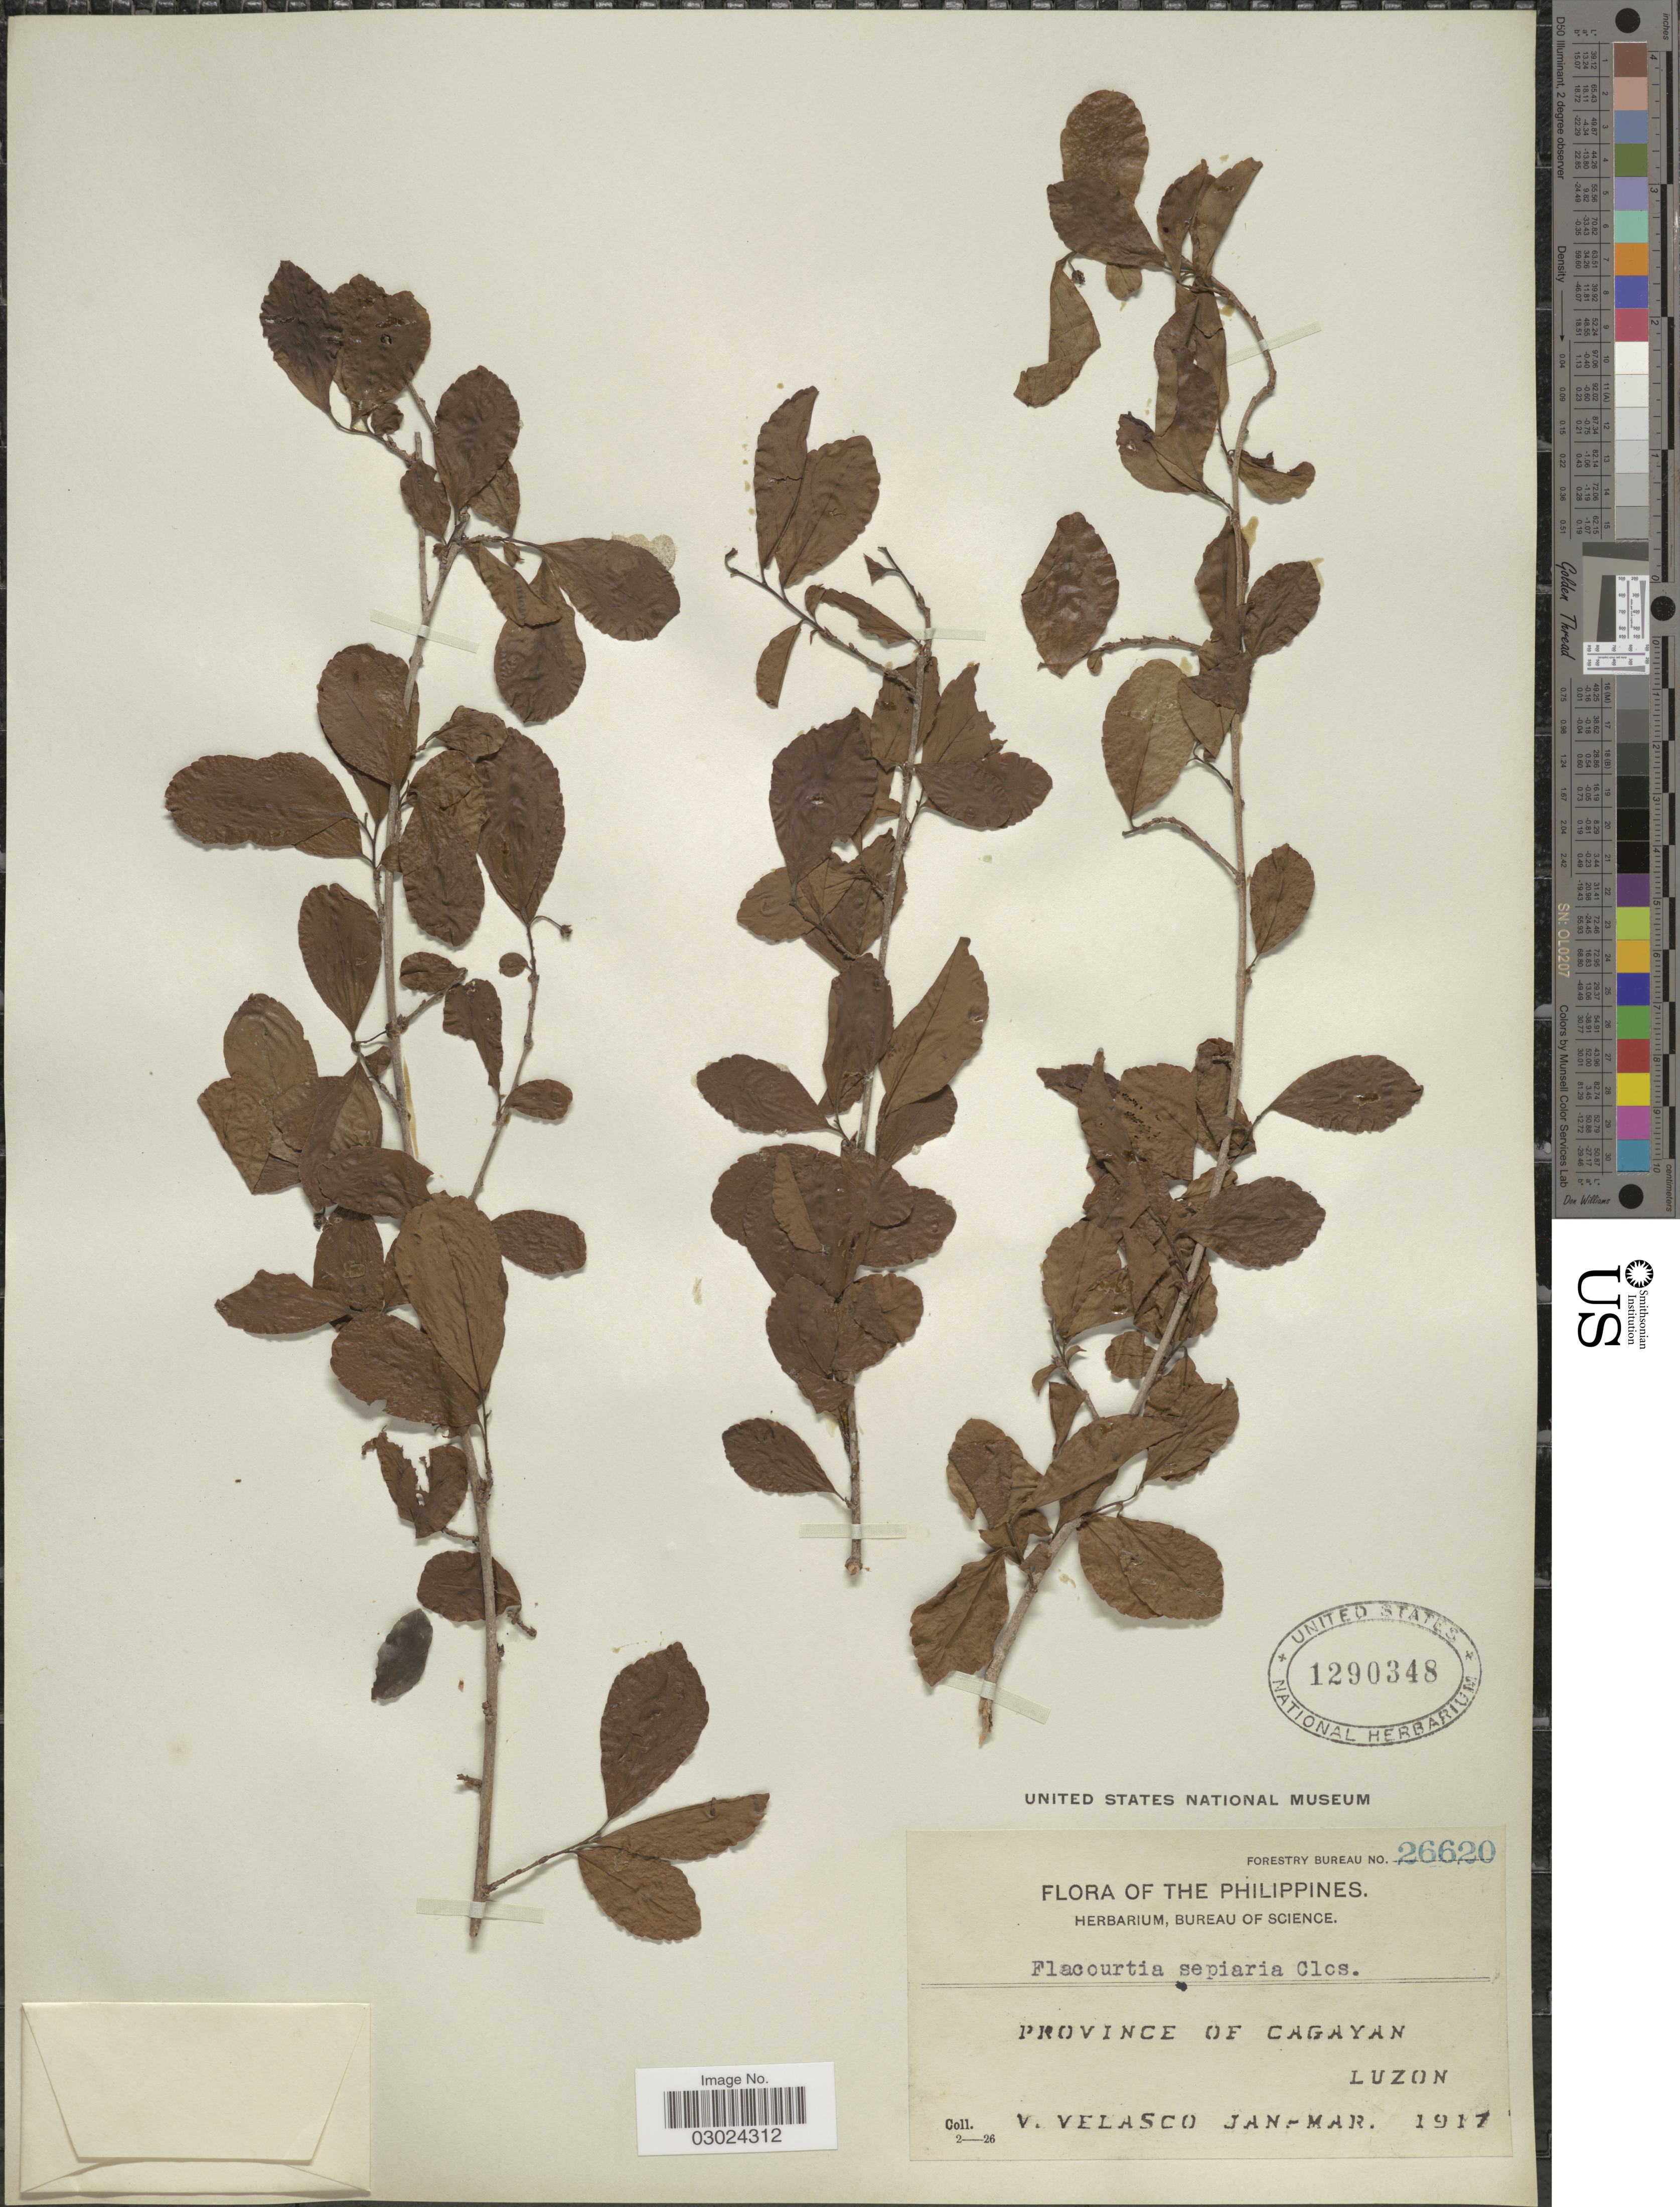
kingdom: Plantae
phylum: Tracheophyta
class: Magnoliopsida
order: Malpighiales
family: Salicaceae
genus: Flacourtia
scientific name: Flacourtia sepiaria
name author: Roxb.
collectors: V. Velasco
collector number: Forestry Bureau 26620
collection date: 1917-01/1917-03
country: Philippines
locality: Province of Cagayan. Luzon.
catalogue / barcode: US 1290348